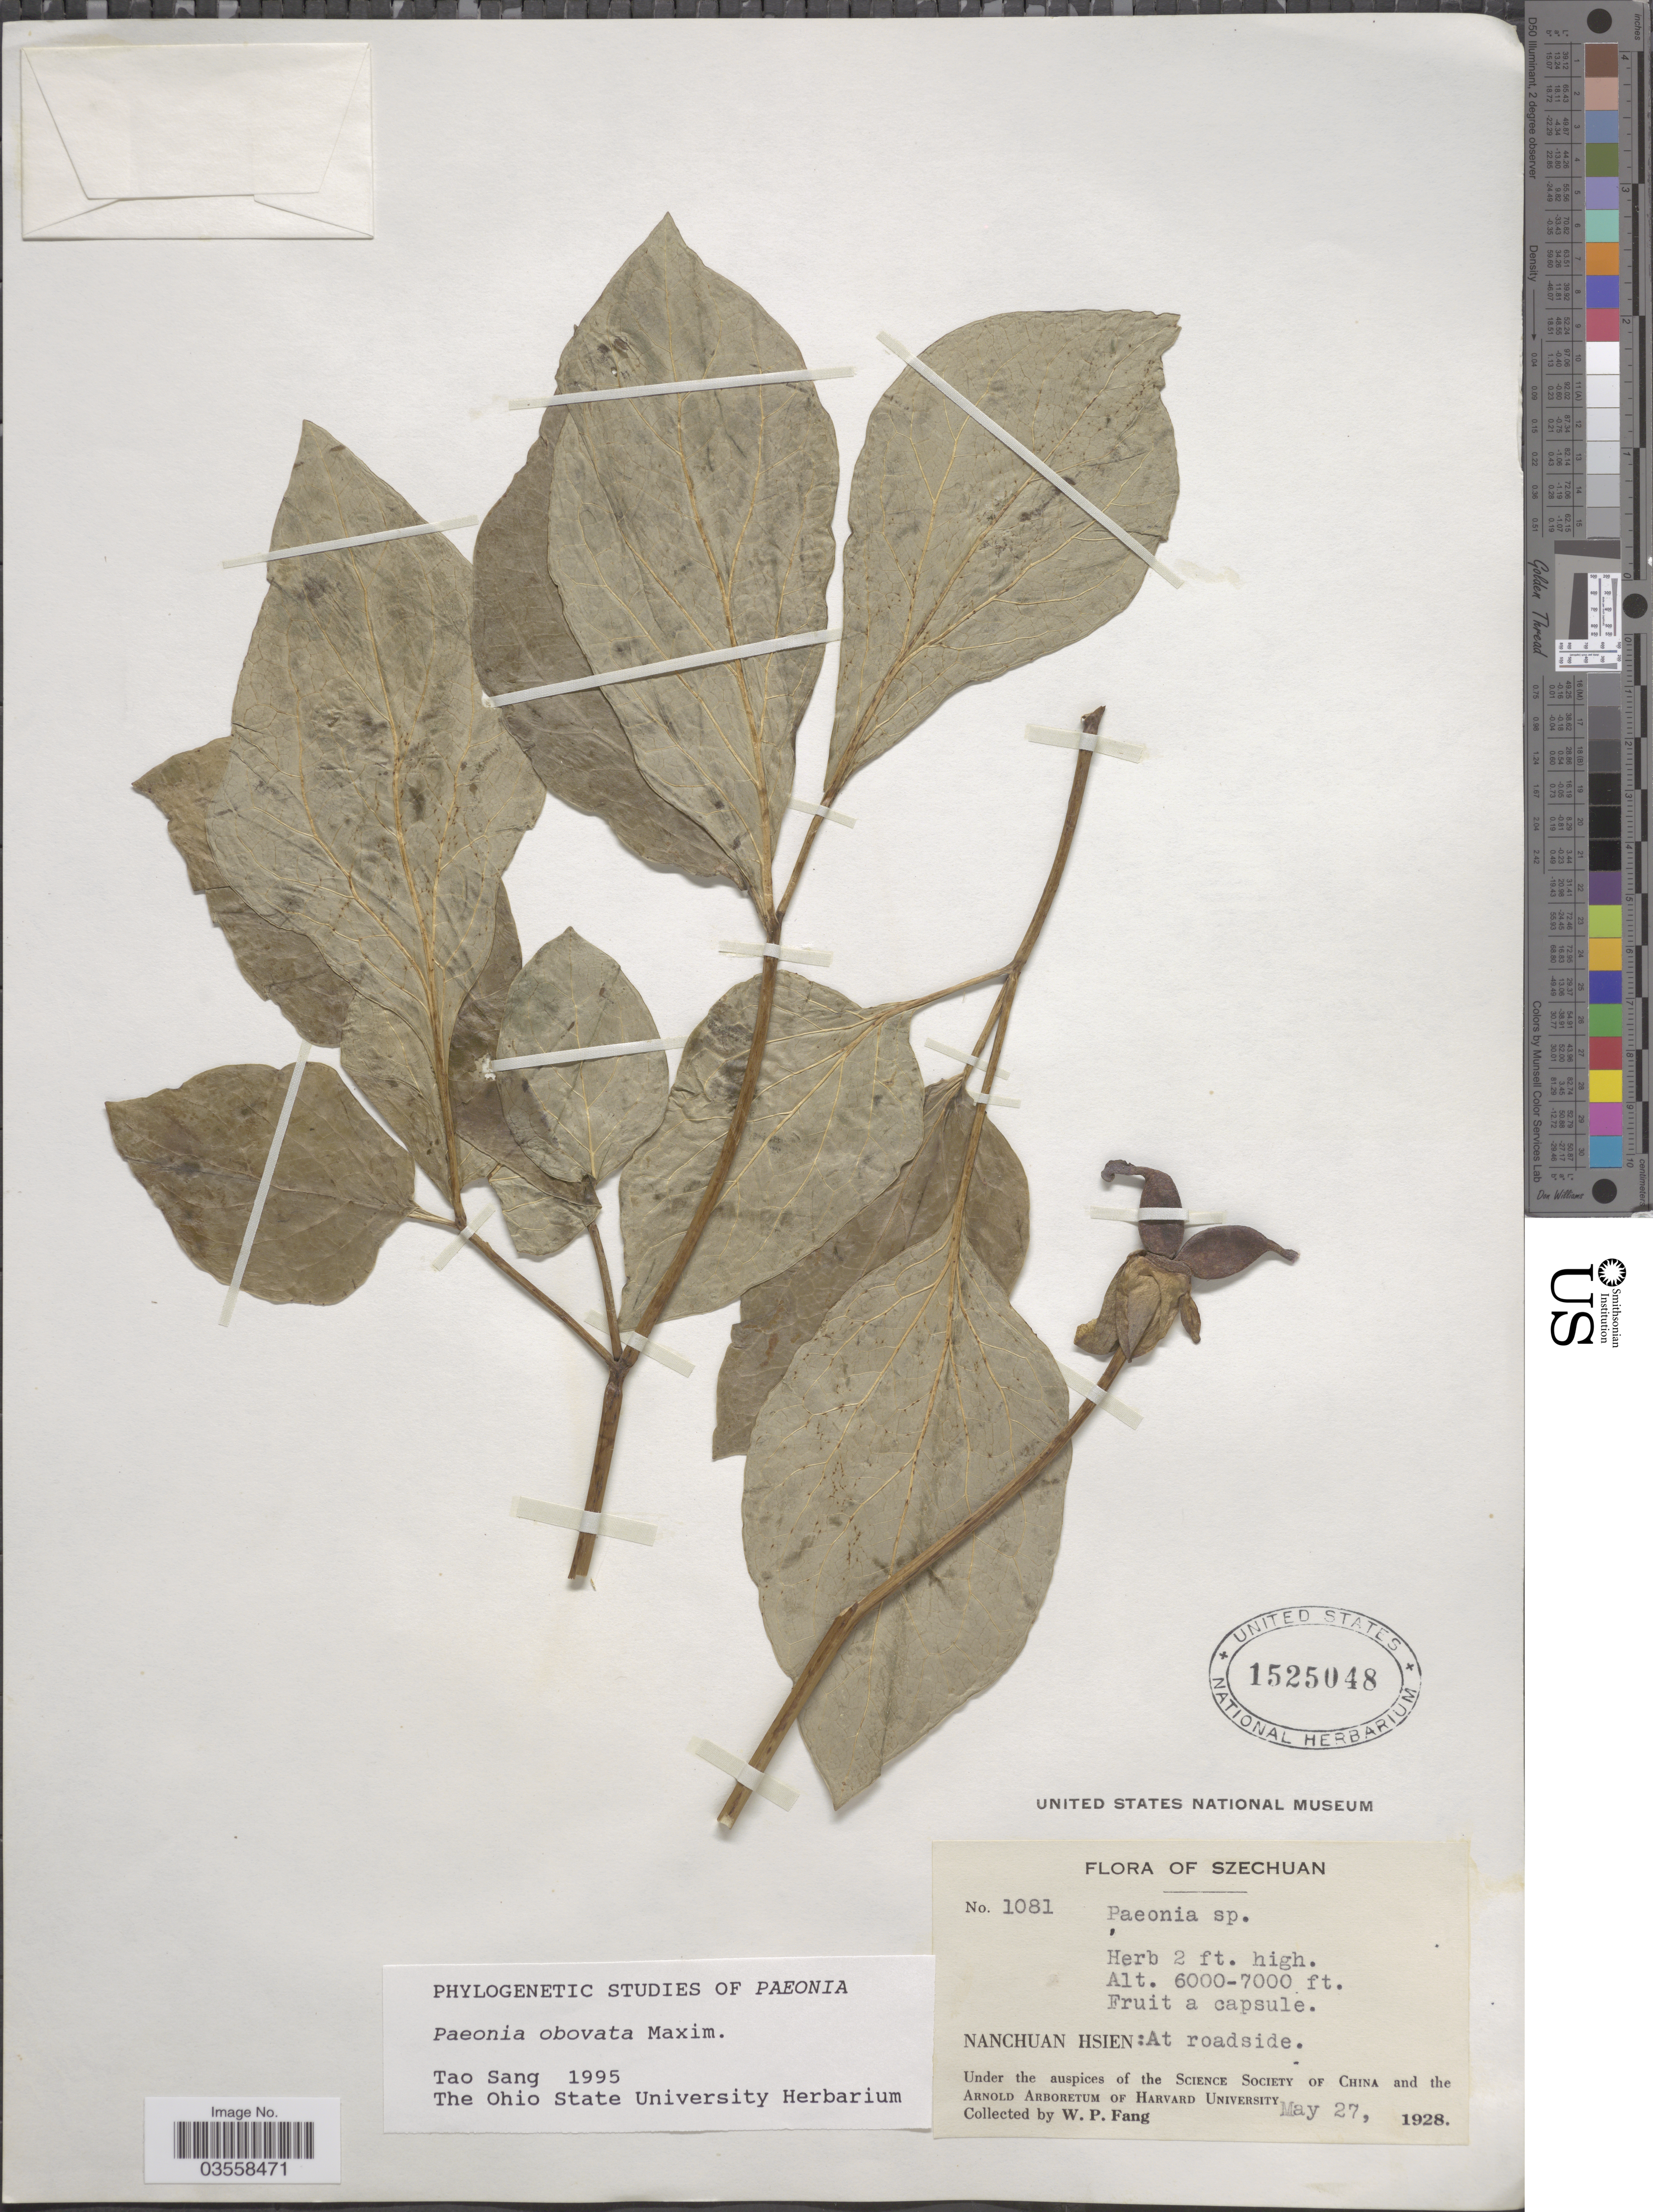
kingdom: Plantae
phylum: Tracheophyta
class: Magnoliopsida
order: Saxifragales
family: Paeoniaceae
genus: Paeonia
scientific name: Paeonia obovata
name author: Maxim.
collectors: W. P. Fang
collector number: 1081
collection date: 1928-05-27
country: China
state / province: Sichuan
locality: Szechuan. Nanchuan Hsien: at roadside.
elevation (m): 1829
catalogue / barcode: US 1525048